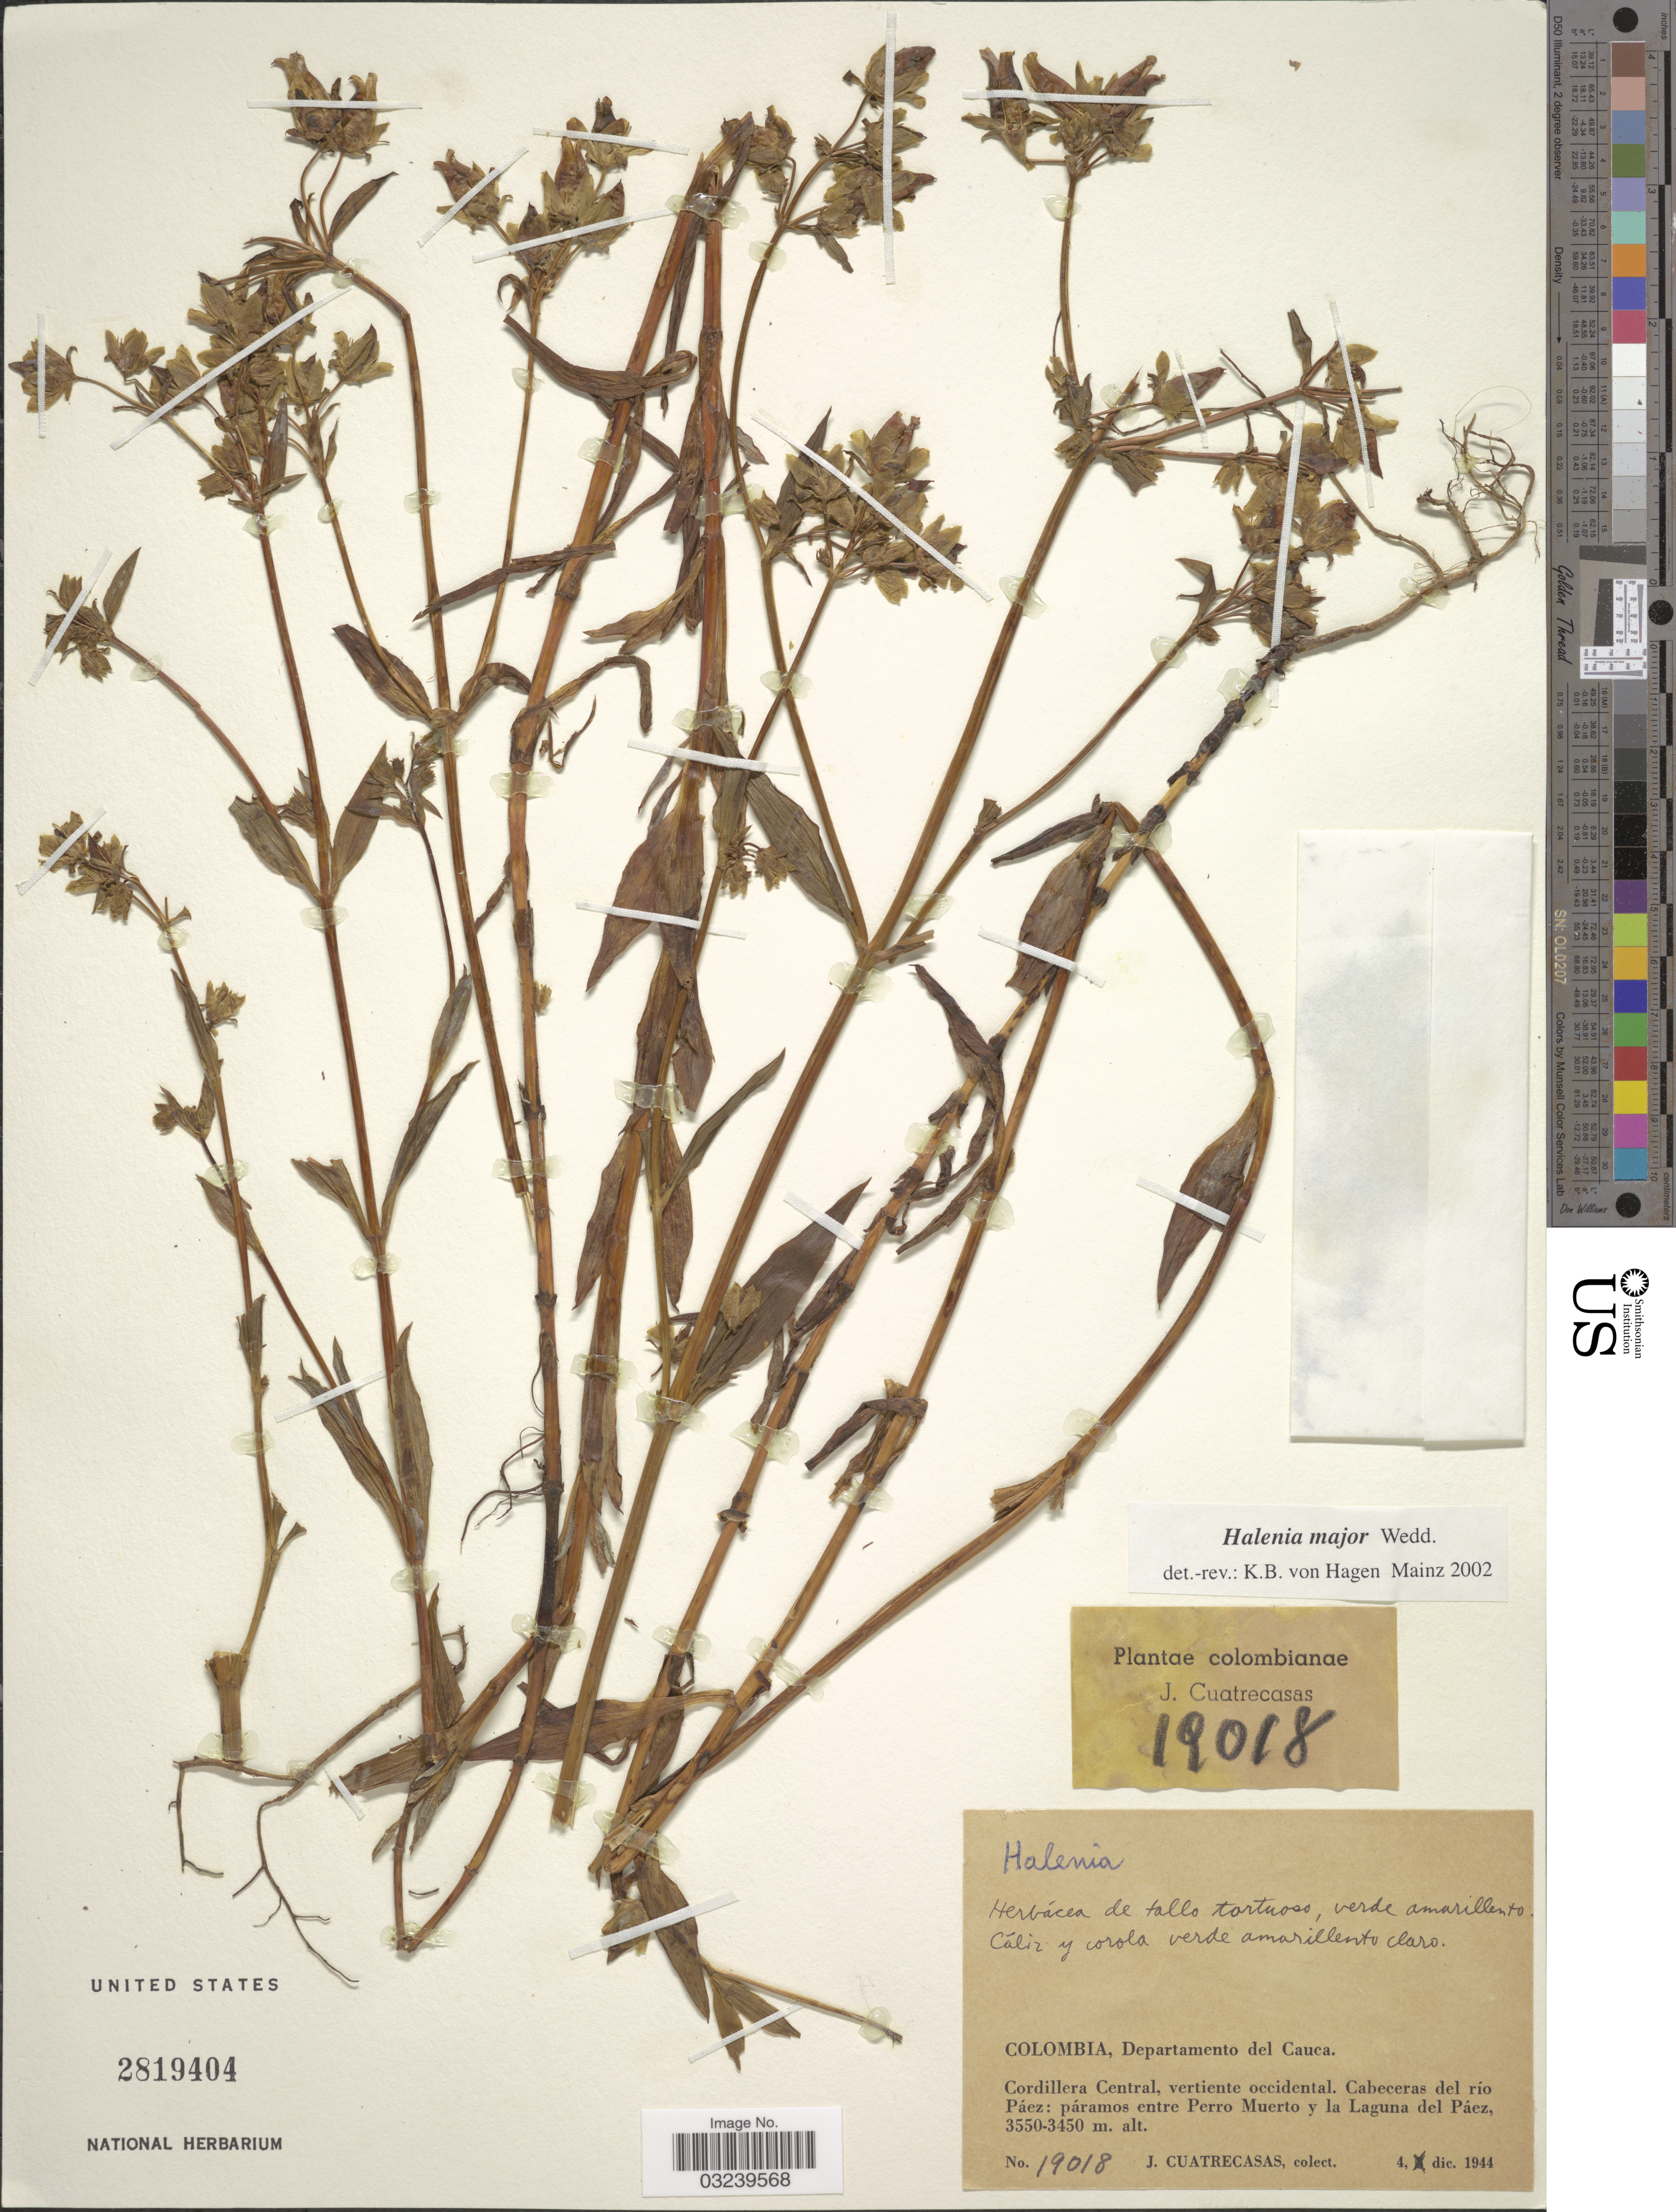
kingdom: Plantae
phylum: Tracheophyta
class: Magnoliopsida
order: Gentianales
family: Gentianaceae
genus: Halenia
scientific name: Halenia major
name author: Wedd.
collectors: J. Cuatrecasas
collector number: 19018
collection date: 1944-12-04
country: Colombia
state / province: Cauca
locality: Departamento del Cauca, Cordillera Central, vertiente occidental, Cabeceras del río Páez, páramos entre Perro Muerto y la Laguna del Páez.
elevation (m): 3450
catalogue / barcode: US 2819404